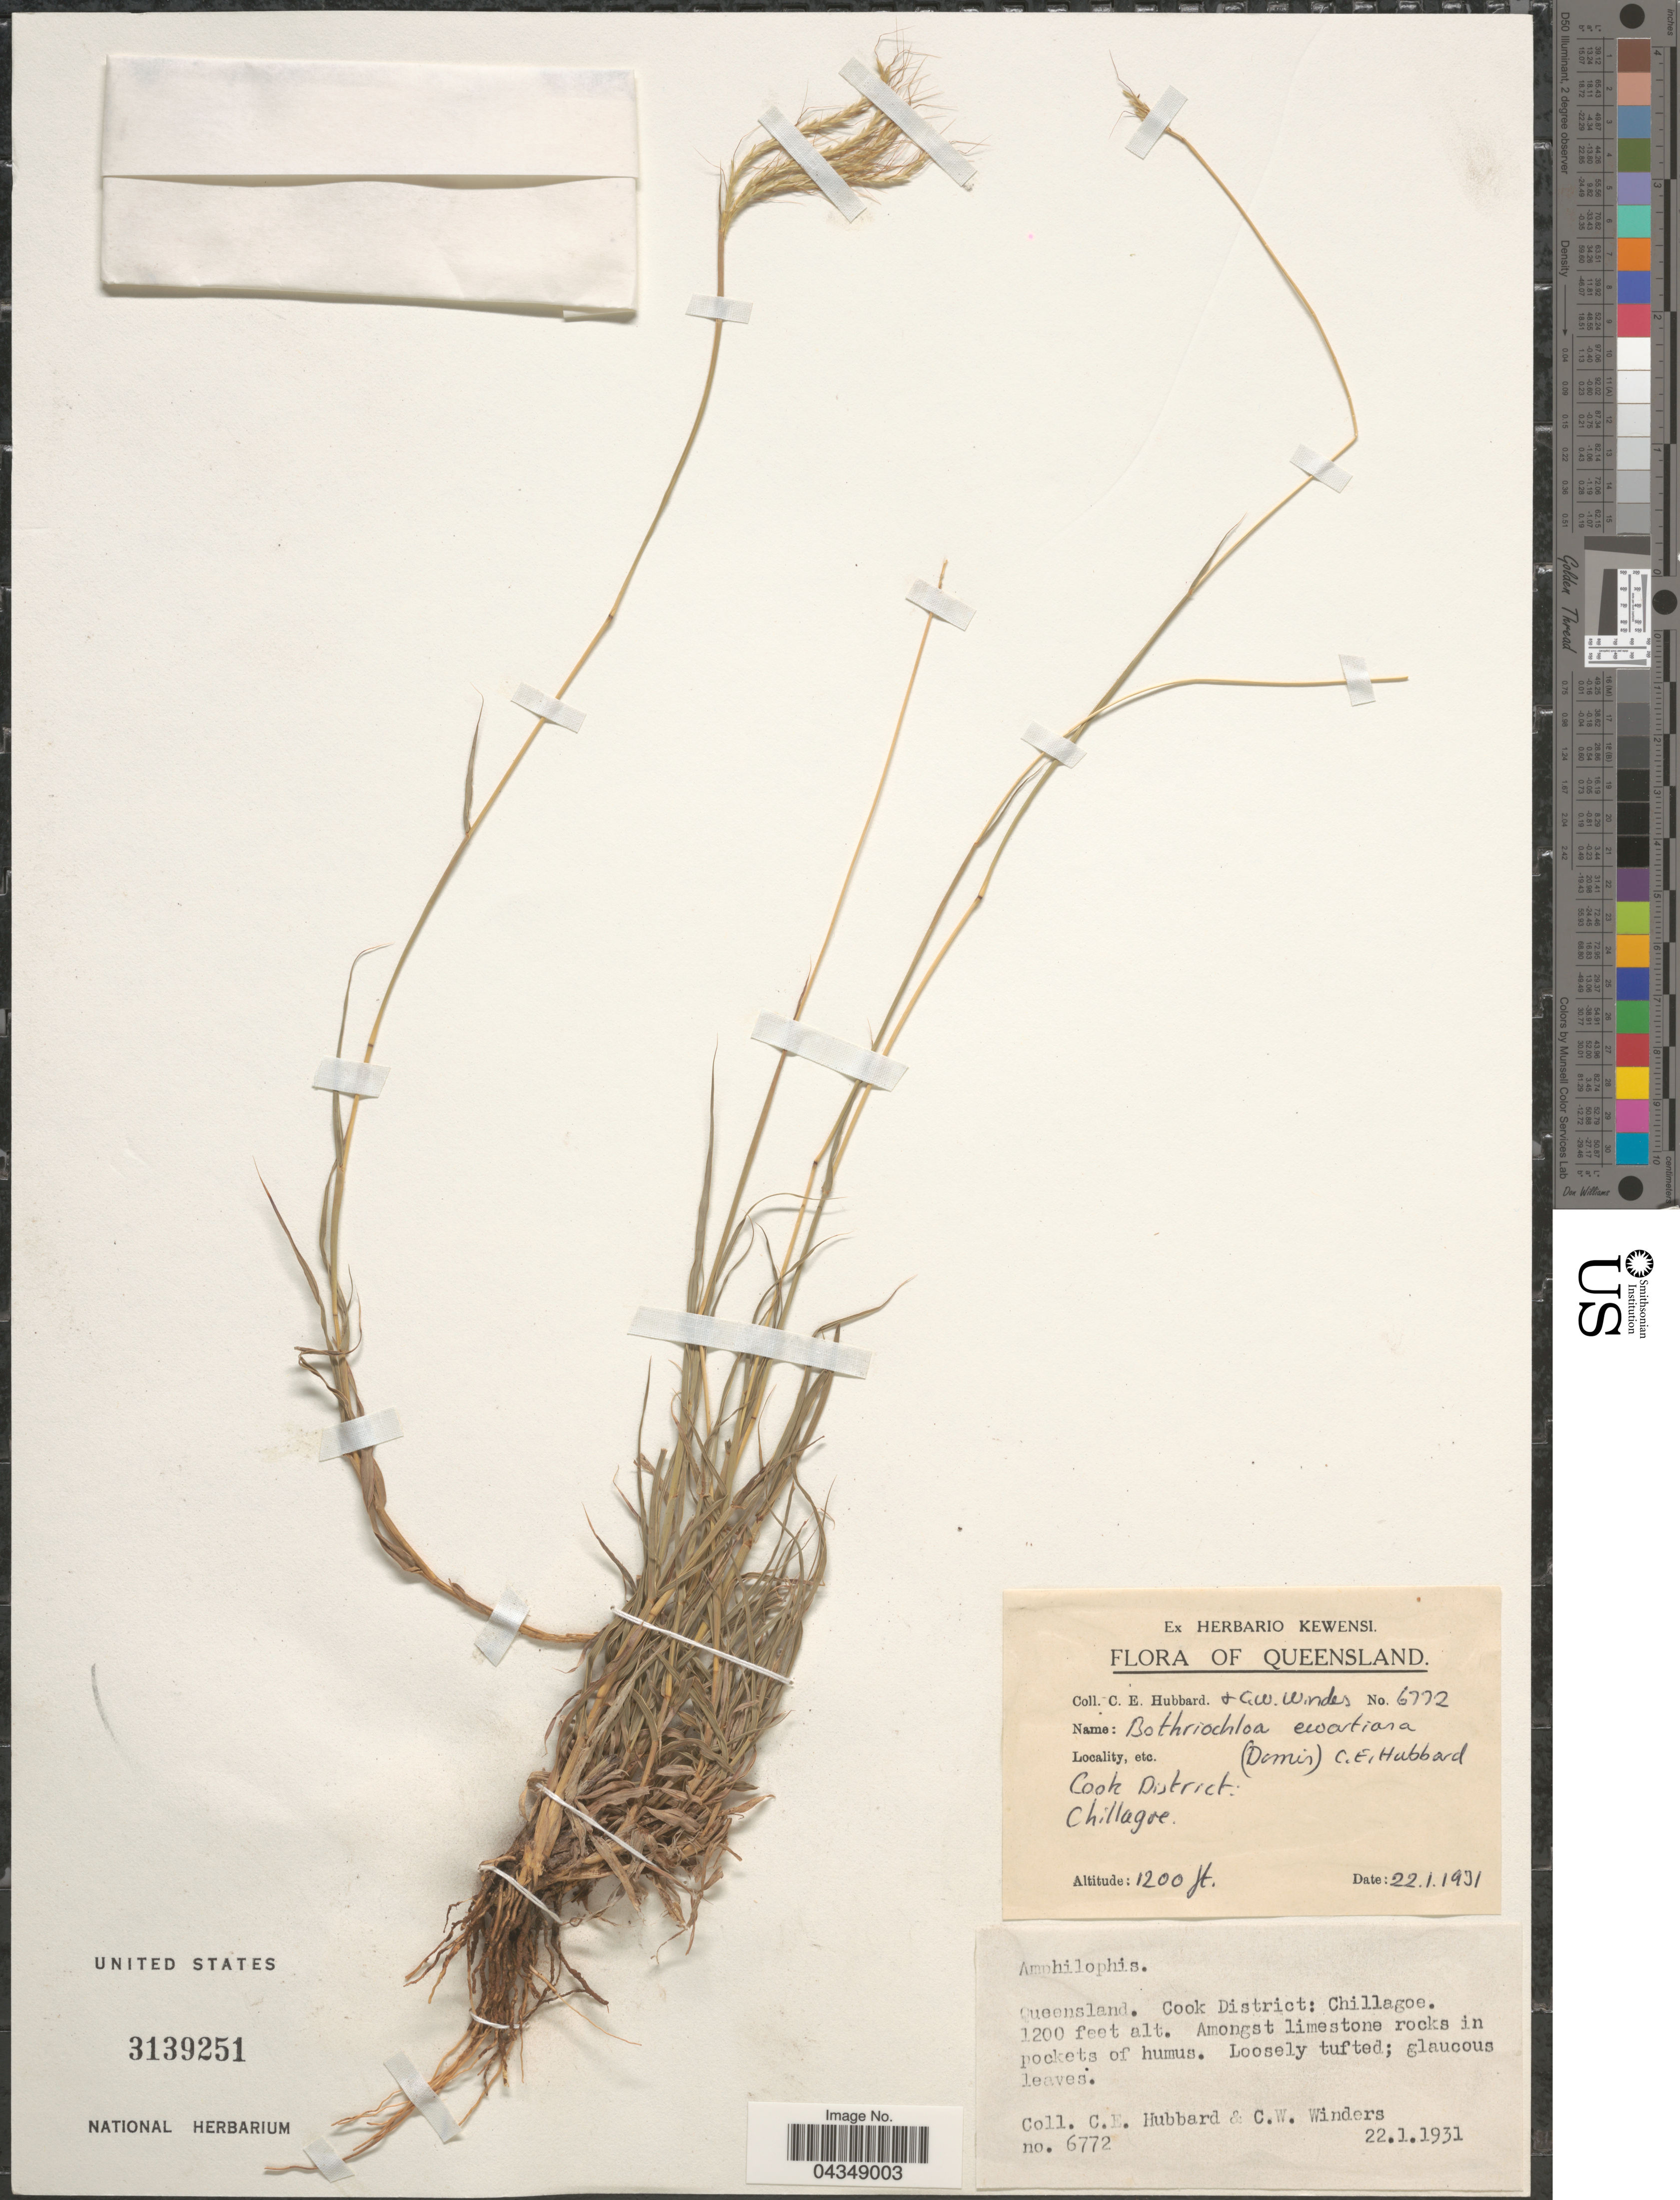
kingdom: Plantae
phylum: Tracheophyta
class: Liliopsida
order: Poales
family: Poaceae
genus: Bothriochloa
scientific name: Bothriochloa ewartiana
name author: (Domin) C. E. Hubb.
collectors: C. E. Hubbard & C. Winders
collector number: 6772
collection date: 1931-01-22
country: Australia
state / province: Queensland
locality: Cook District: Chillagoe.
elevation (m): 366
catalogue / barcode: US 3139251